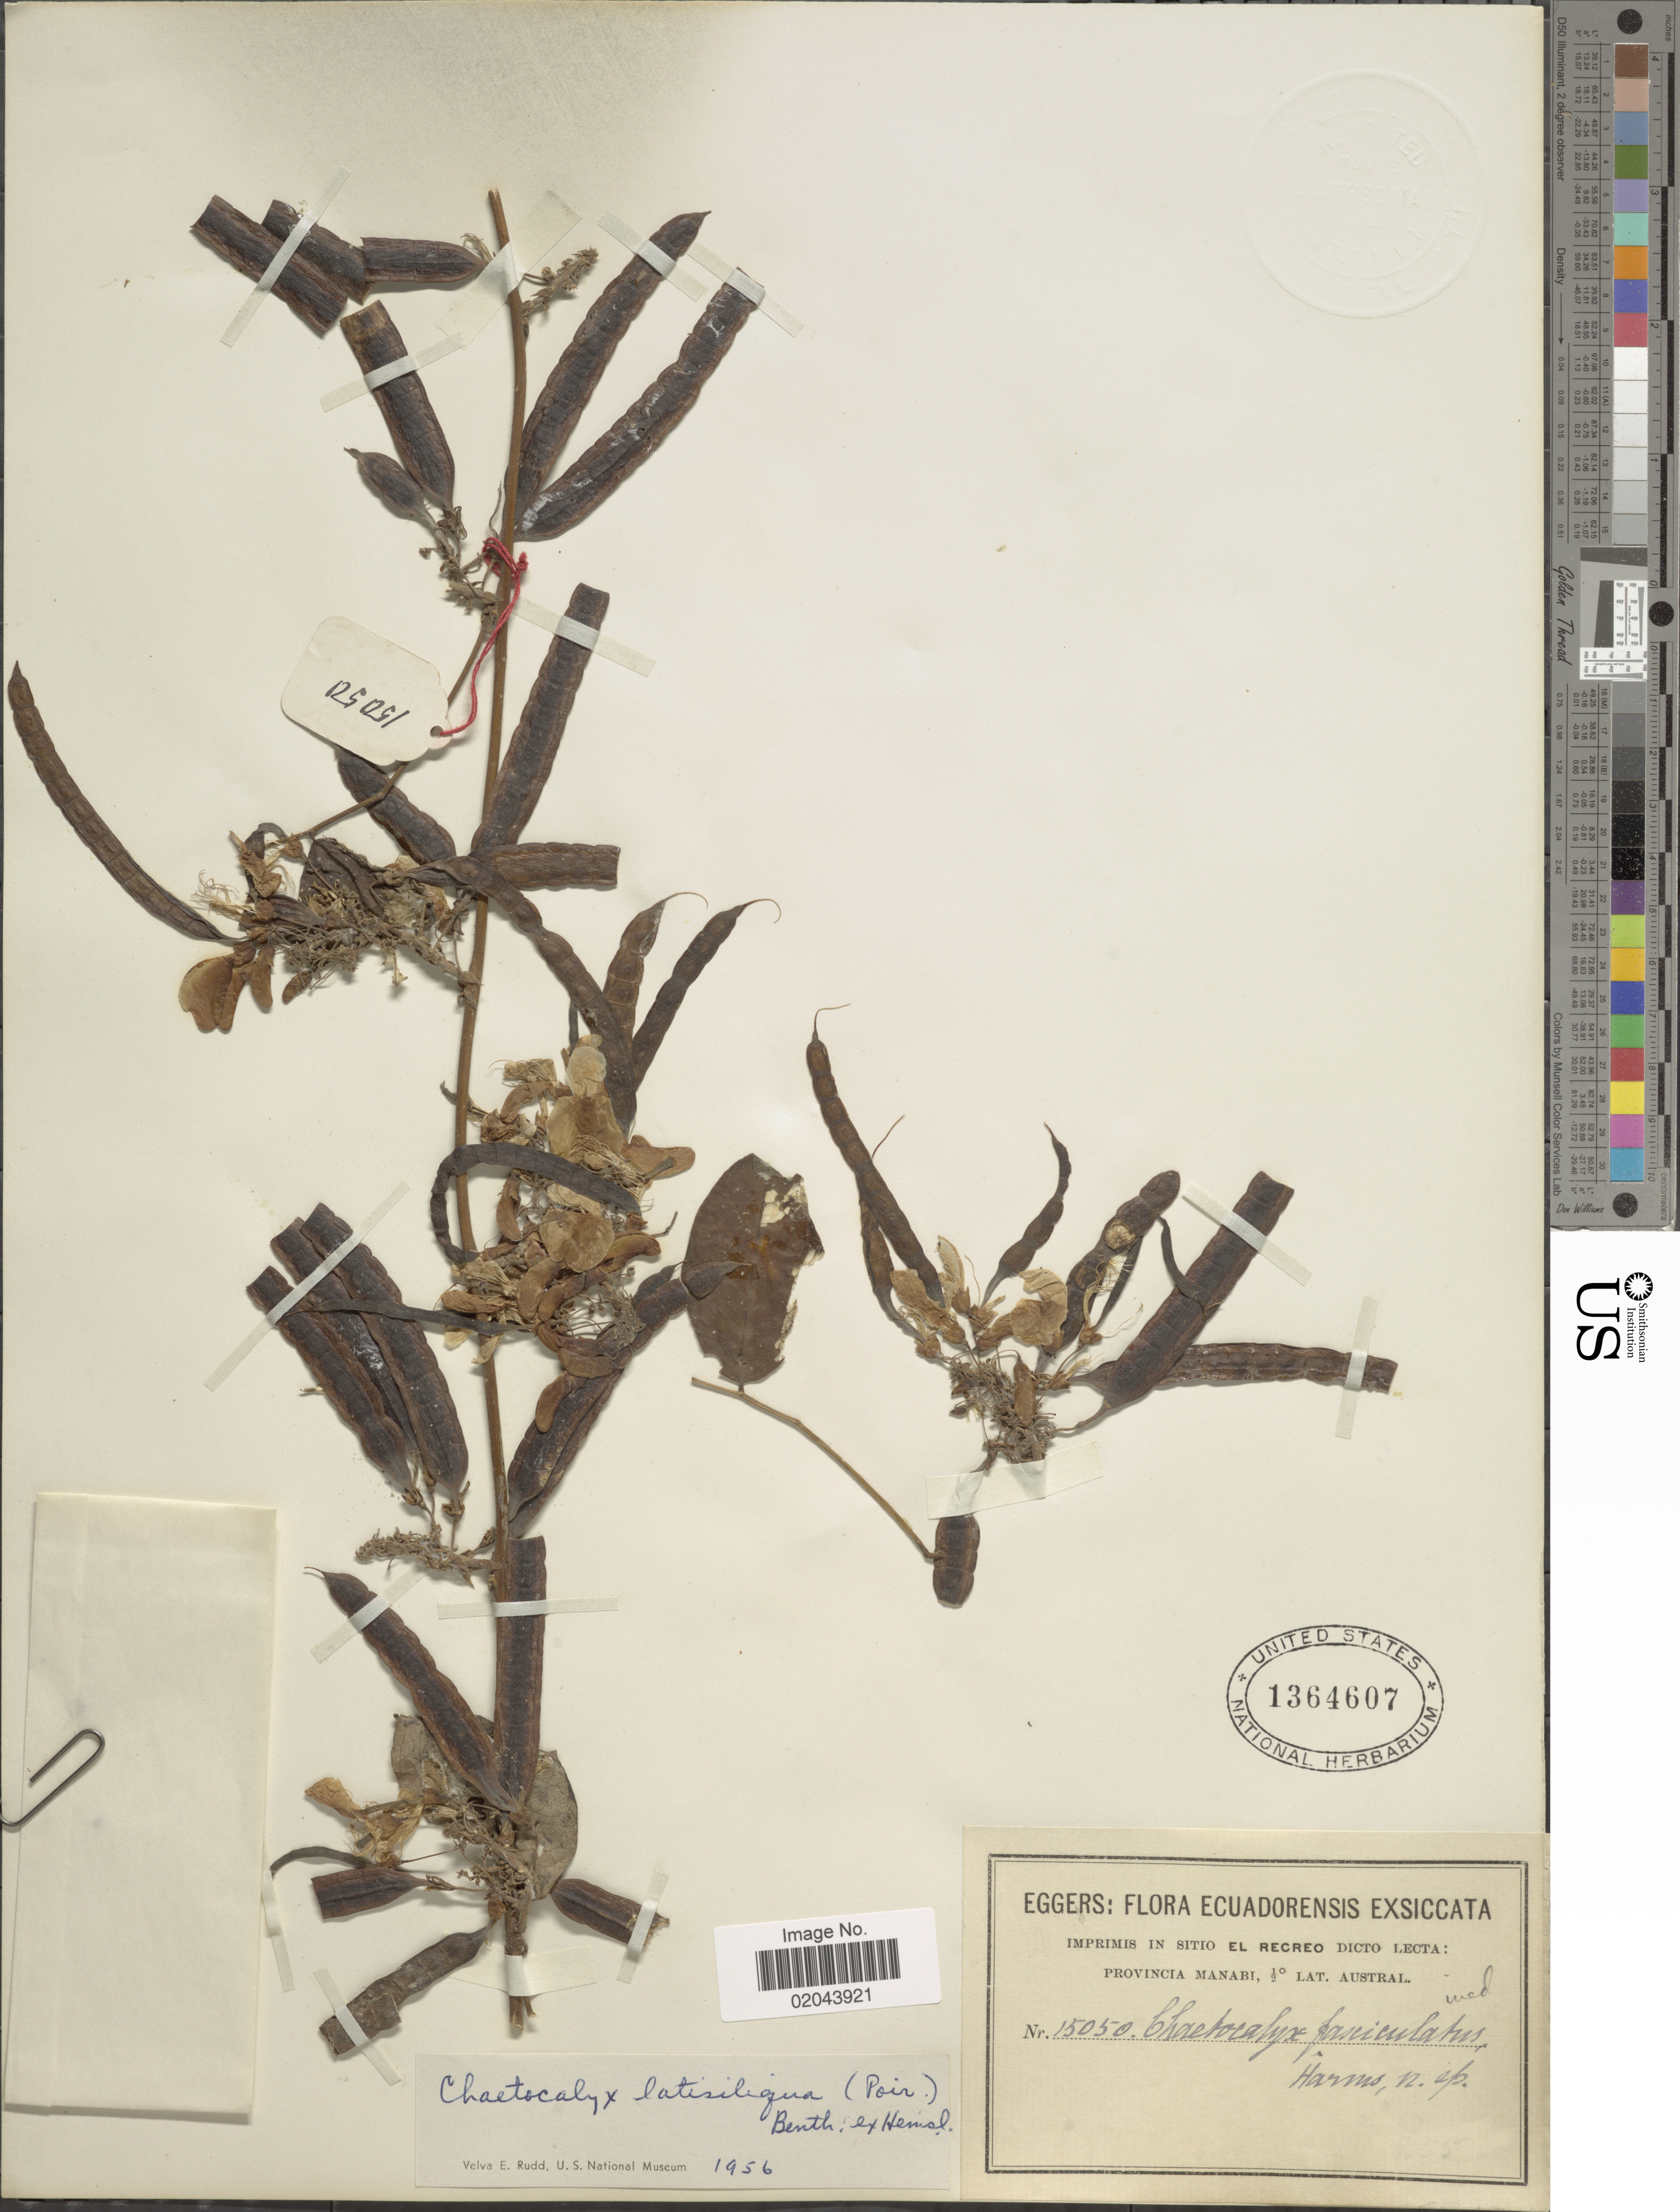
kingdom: Plantae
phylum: Tracheophyta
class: Magnoliopsida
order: Fabales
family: Fabaceae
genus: Chaetocalyx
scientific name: Chaetocalyx latisiliqua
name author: (Poir.) Benth. ex Hemsl.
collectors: -. Eggers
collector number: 15050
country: Ecuador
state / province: Manabí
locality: Imprimis in sitio El Recreo Dicto Lecta, Austral.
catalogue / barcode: US 1364607